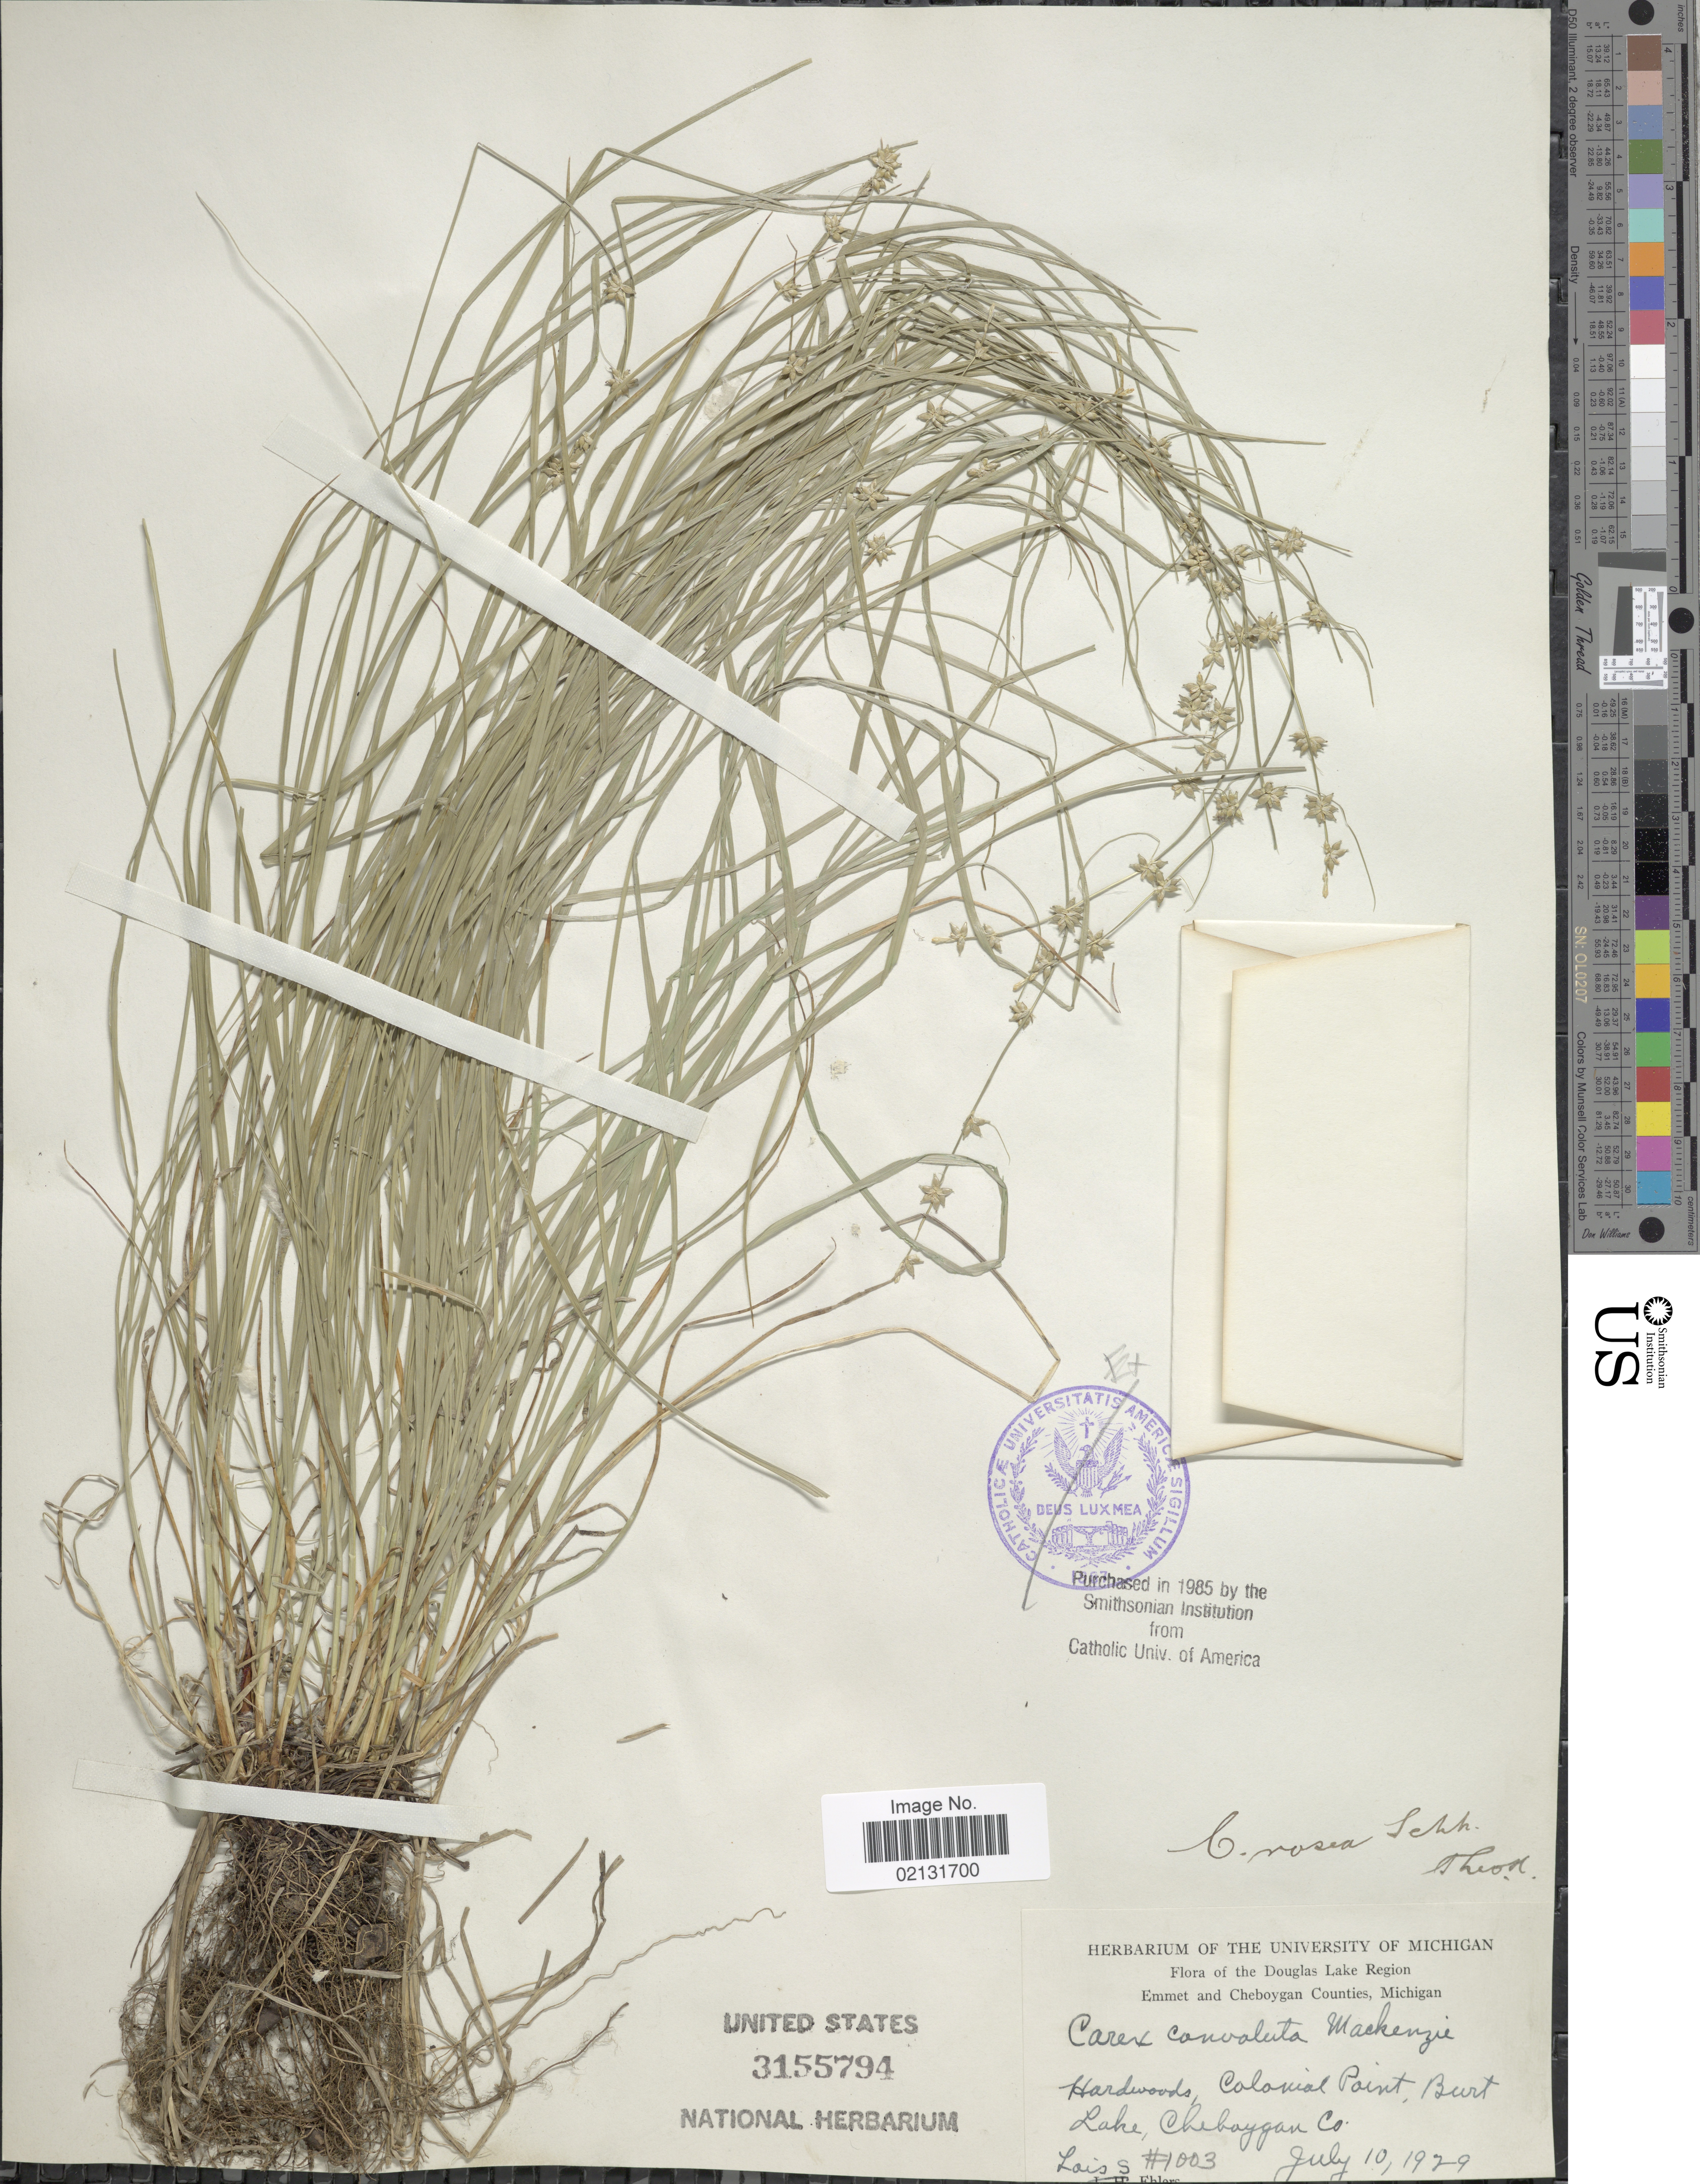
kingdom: Plantae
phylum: Tracheophyta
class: Liliopsida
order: Poales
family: Cyperaceae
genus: Carex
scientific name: Carex rosea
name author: Willd.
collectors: L. Ehlers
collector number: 1003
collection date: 1929-07-10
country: United States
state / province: Michigan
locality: The Douglas Lake Region, Hardwoods, Colonial Point, Burt Lake, Cheboygan Co.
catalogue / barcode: US 3155794